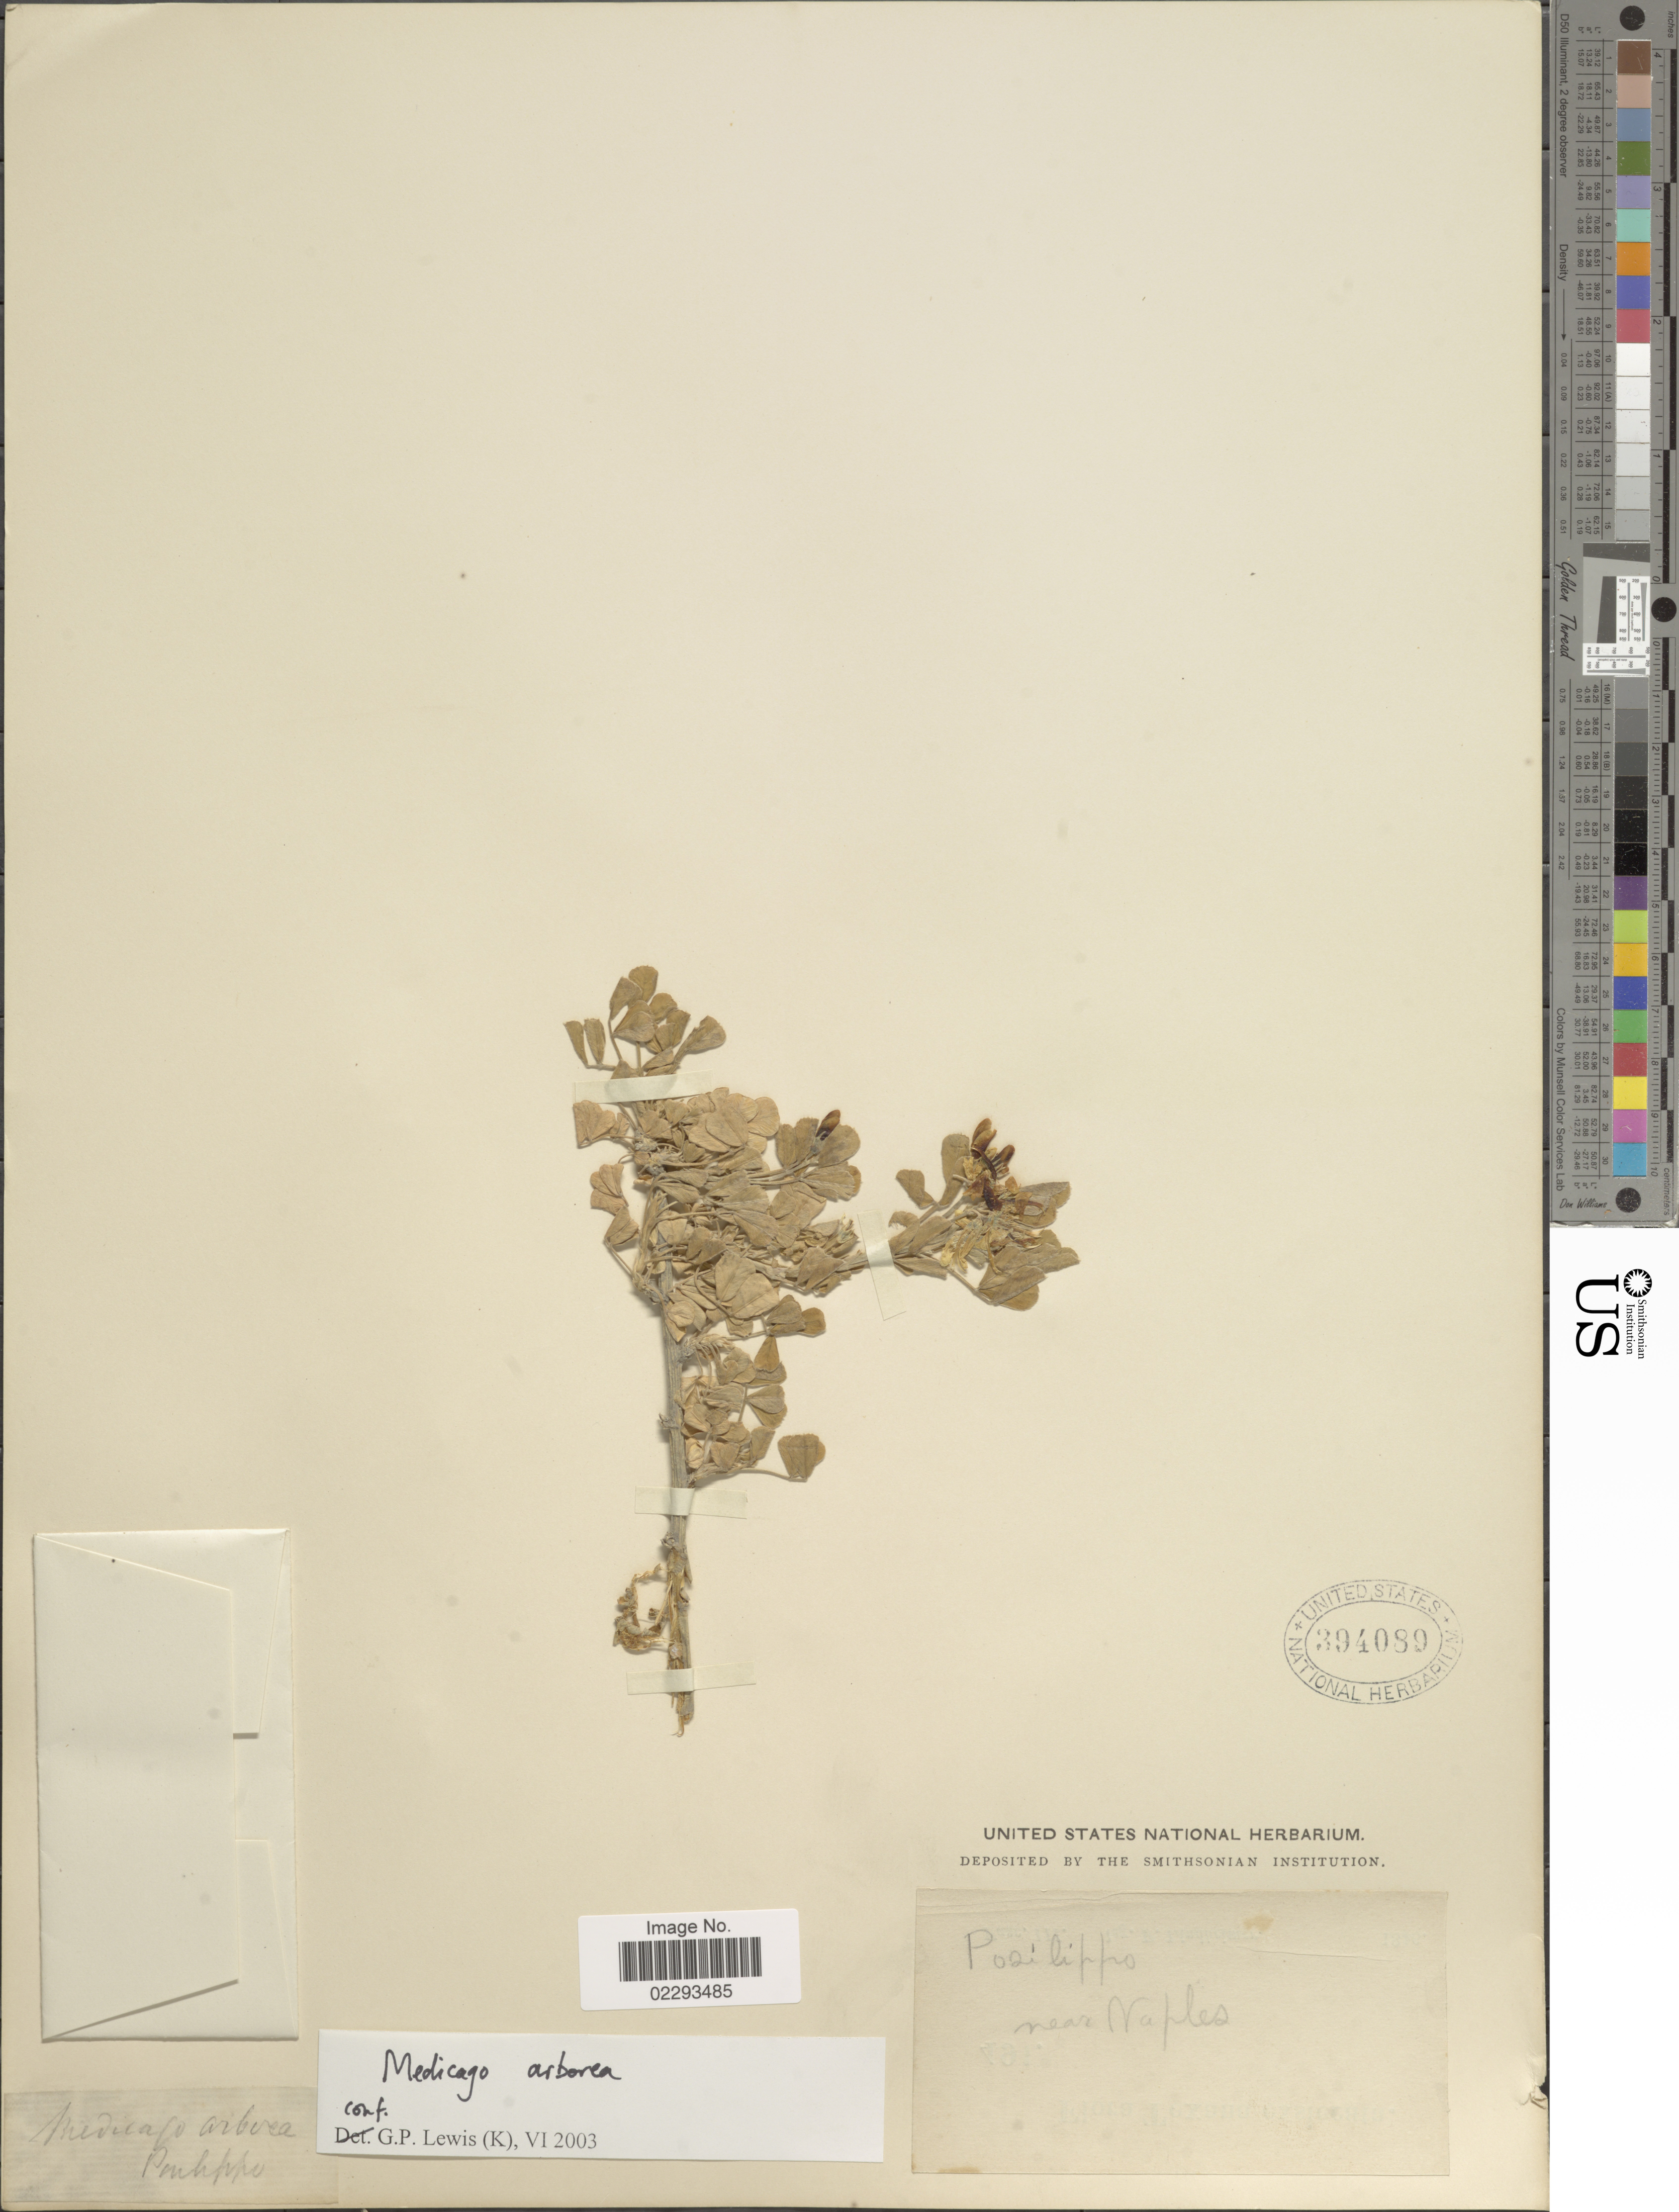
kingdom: Plantae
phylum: Tracheophyta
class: Magnoliopsida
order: Fabales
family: Fabaceae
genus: Medicago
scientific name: Medicago arborea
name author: L.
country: Italy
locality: Posilippo, near Naples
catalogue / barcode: US 394089